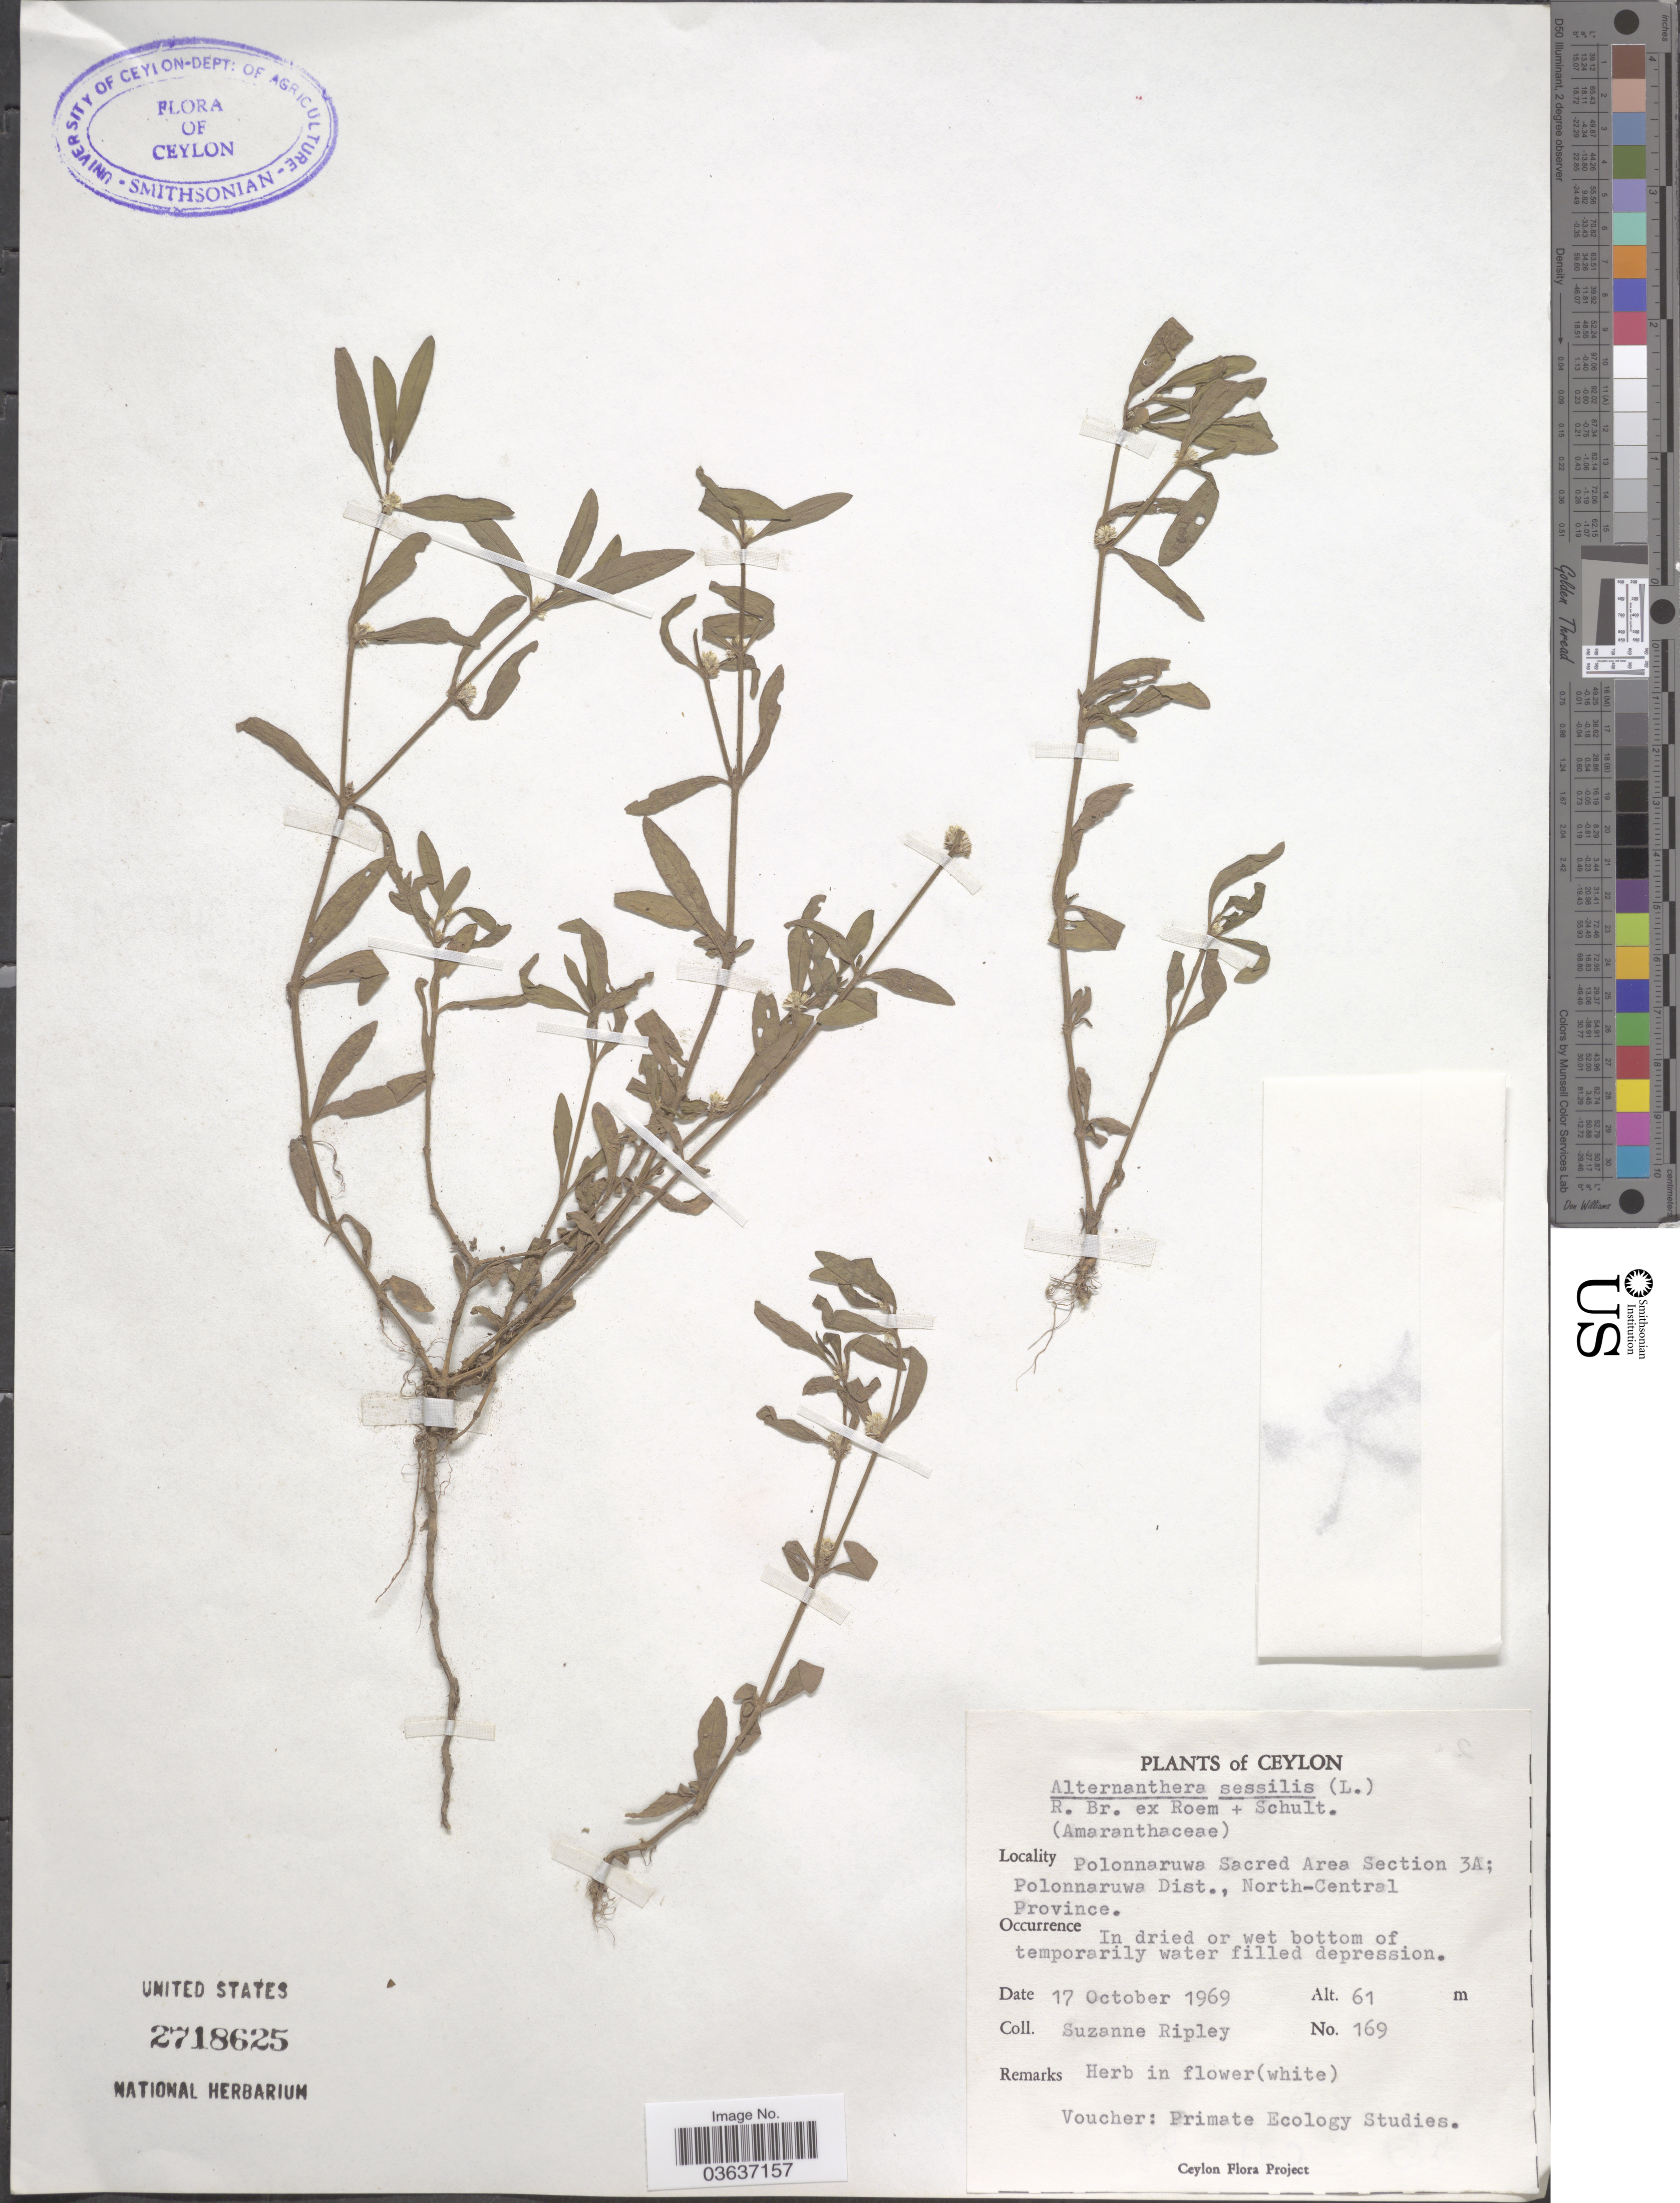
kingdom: Plantae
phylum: Tracheophyta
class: Magnoliopsida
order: Caryophyllales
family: Amaranthaceae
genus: Alternanthera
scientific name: Alternanthera sessilis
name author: (L.) DC.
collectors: S. Ripley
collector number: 169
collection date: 1969-10-17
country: Sri Lanka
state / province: North Central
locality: Ceylon. Polonnaruwa Sacred Area Section 3A; Polonnaruwa Dist.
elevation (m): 61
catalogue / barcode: US 2718625